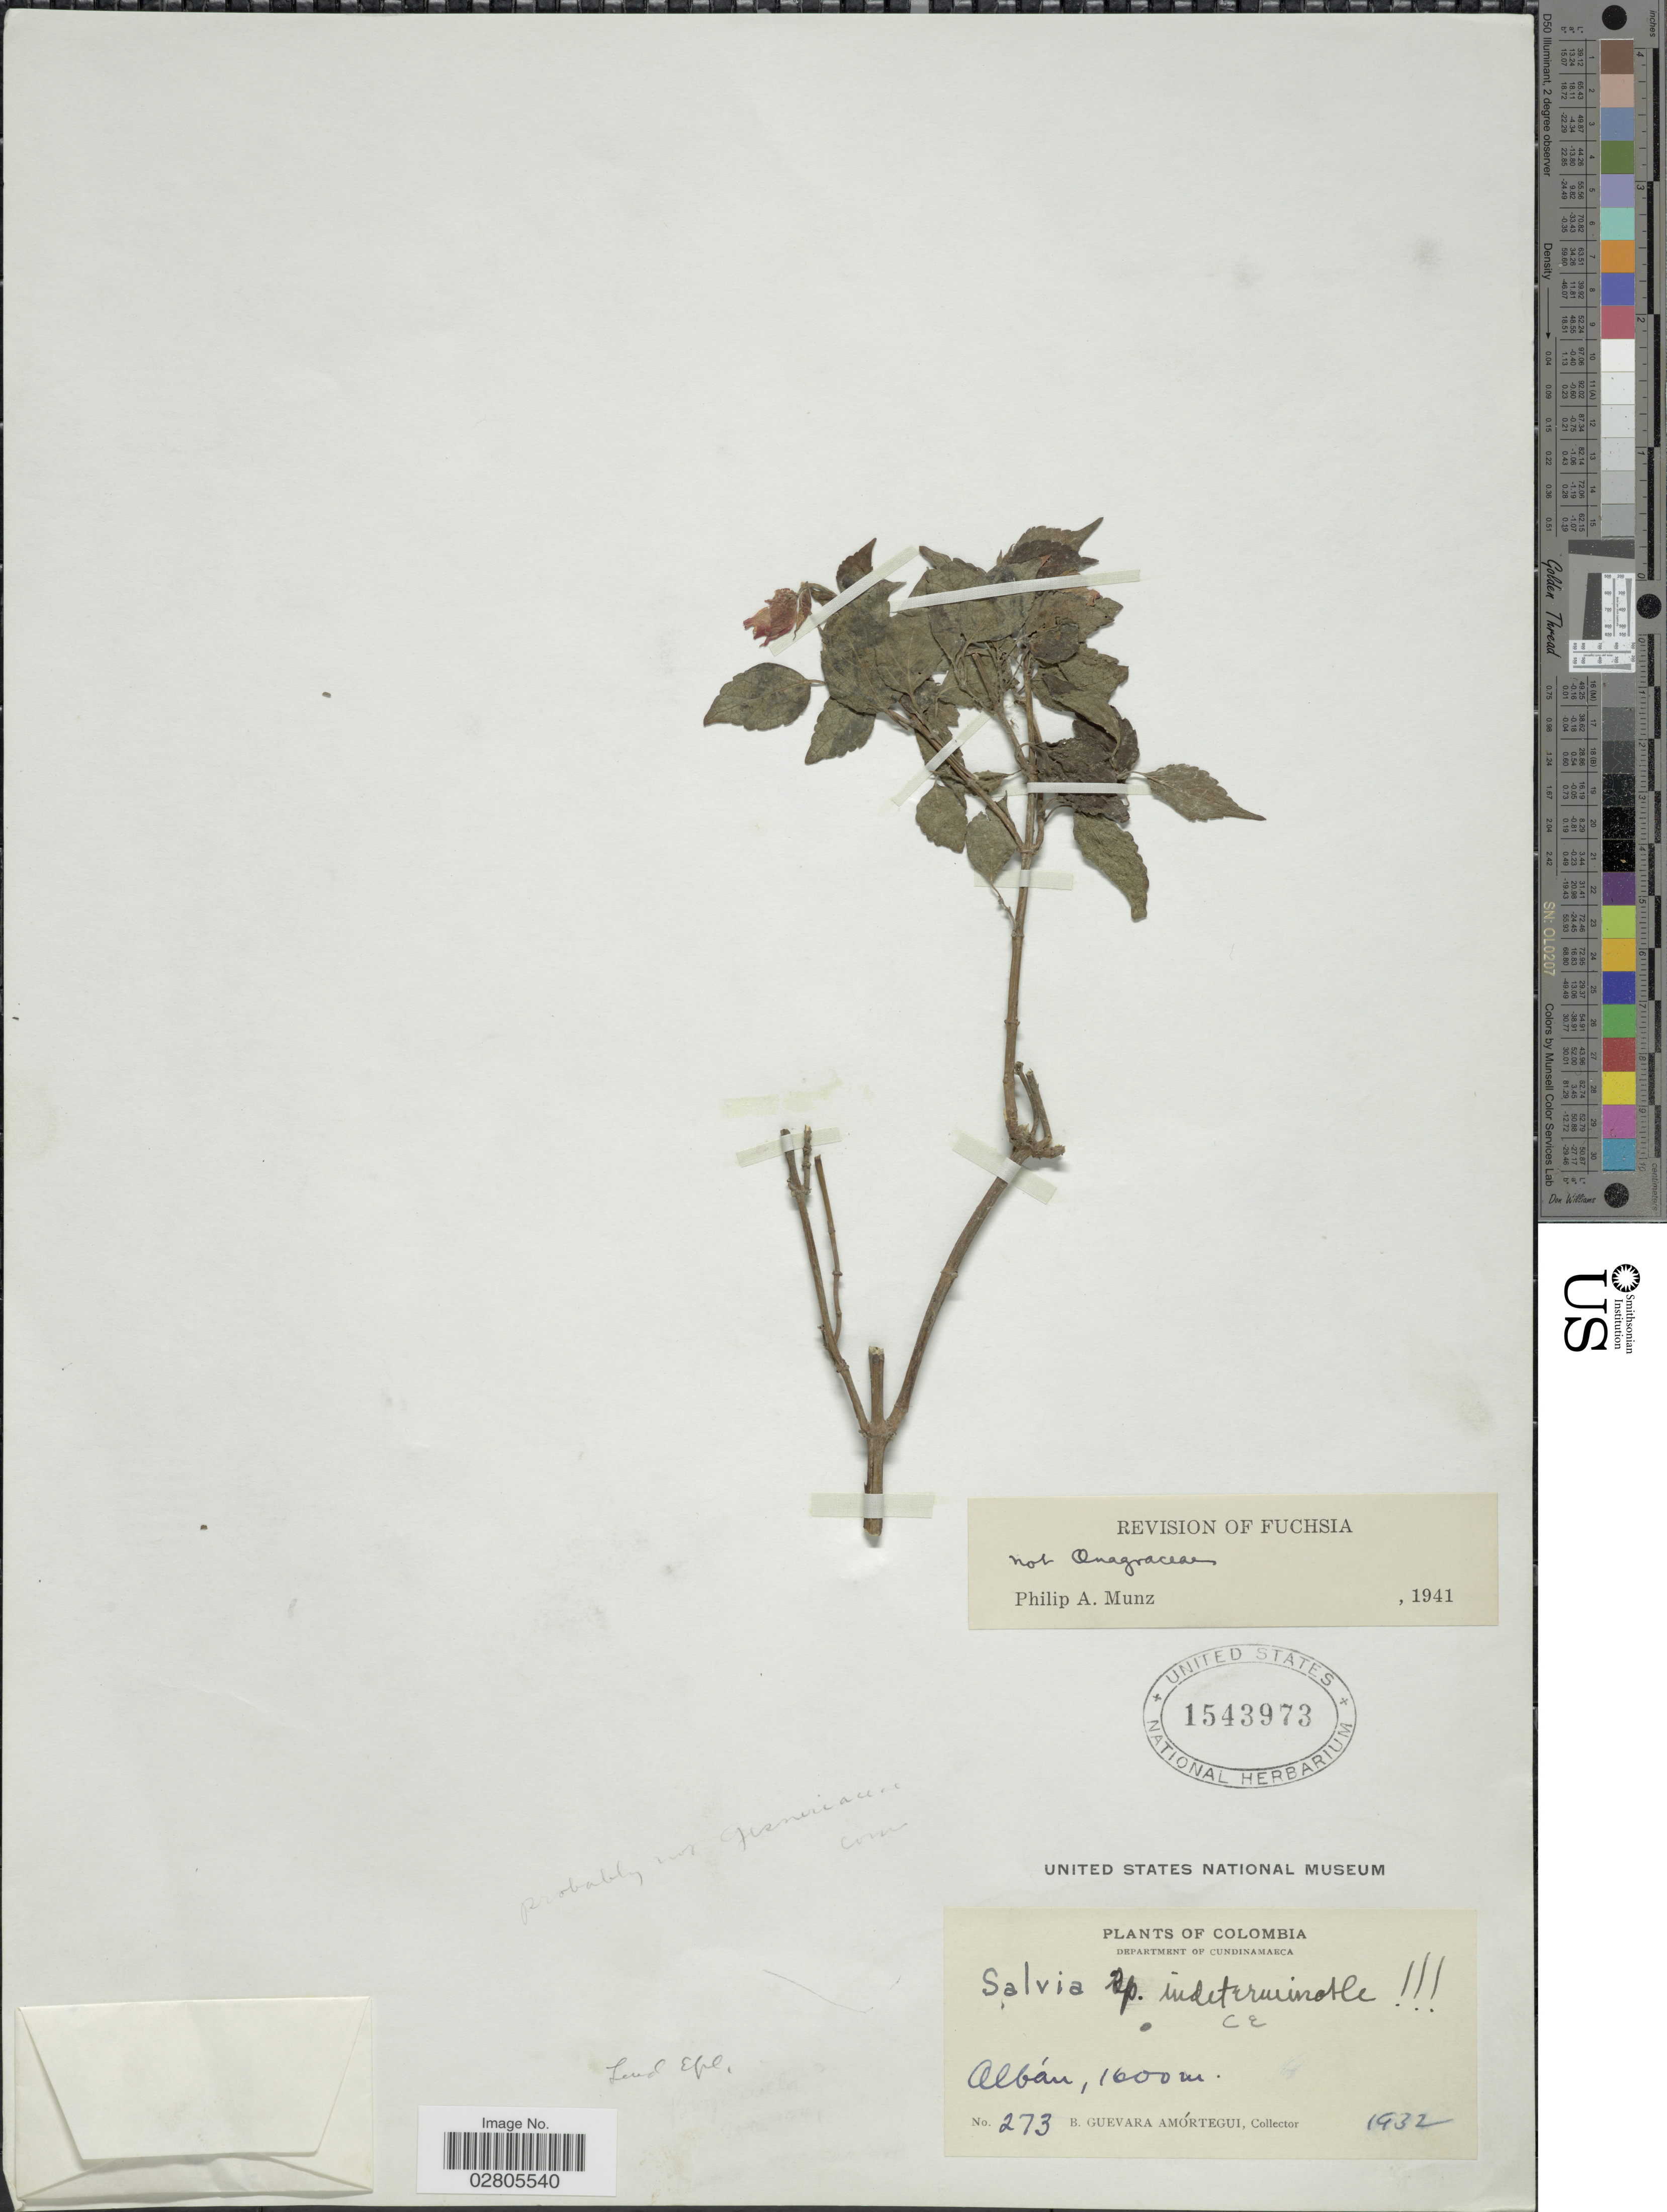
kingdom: Plantae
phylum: Tracheophyta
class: Magnoliopsida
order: Lamiales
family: Lamiaceae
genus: Salvia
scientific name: Salvia sp.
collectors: B. Guevara Amortegui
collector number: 273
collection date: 1932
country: Colombia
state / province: Cundinamarca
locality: Department of Cundinamarca. Albán.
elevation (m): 1600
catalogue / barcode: US 1543973